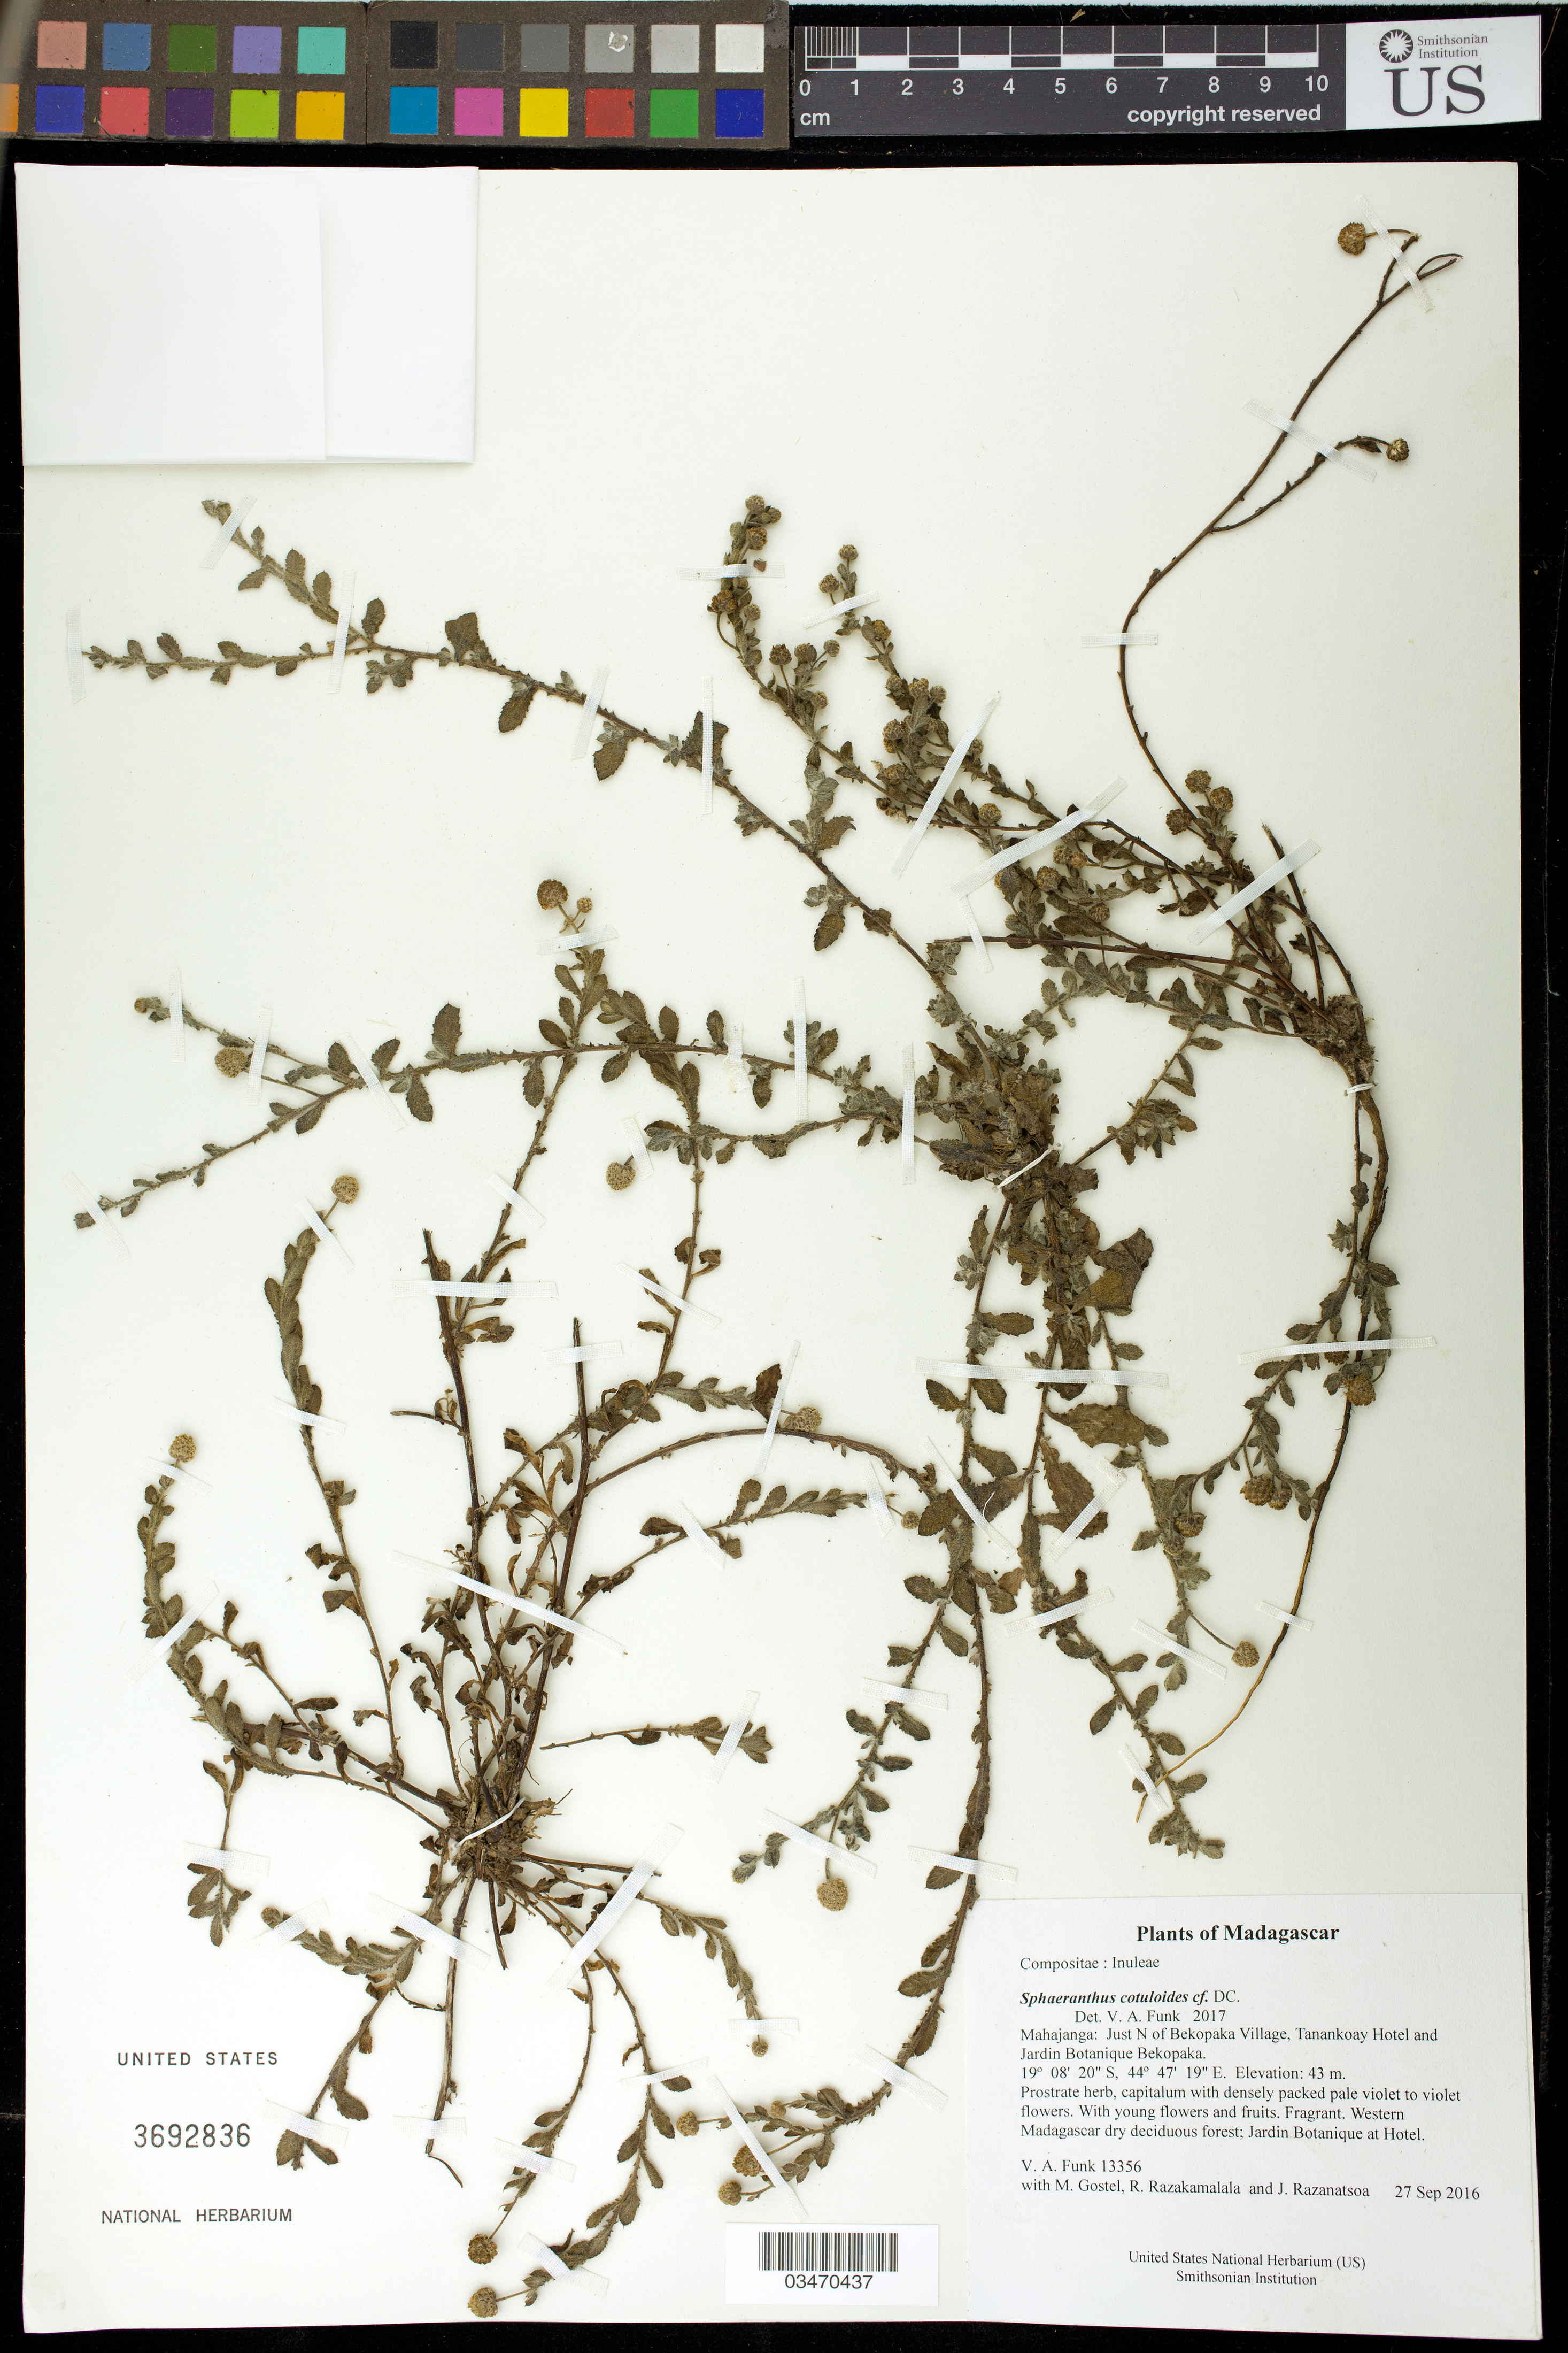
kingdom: Plantae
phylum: Tracheophyta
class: Magnoliopsida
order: Asterales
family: Asteraceae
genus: Sphaeranthus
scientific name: Sphaeranthus cotuloides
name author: DC.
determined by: Funk, Vicki A., (BOT), Smithsonian Institution - National Museum of Natural History (UNITED STATES)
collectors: M. R. Gostel, R. Razakamalala & J. Razanatsoa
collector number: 13356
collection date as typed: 27 Sep 2016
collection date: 2016-09-27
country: Madagascar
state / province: Melaky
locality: Just N of Bekopaka Village, Tanankoay Hotel and Jardin Botanique Bekopaka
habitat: Western Madagascar dry deciduous forest; Jardin Botanique at Hotel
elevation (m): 43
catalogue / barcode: US 3692836